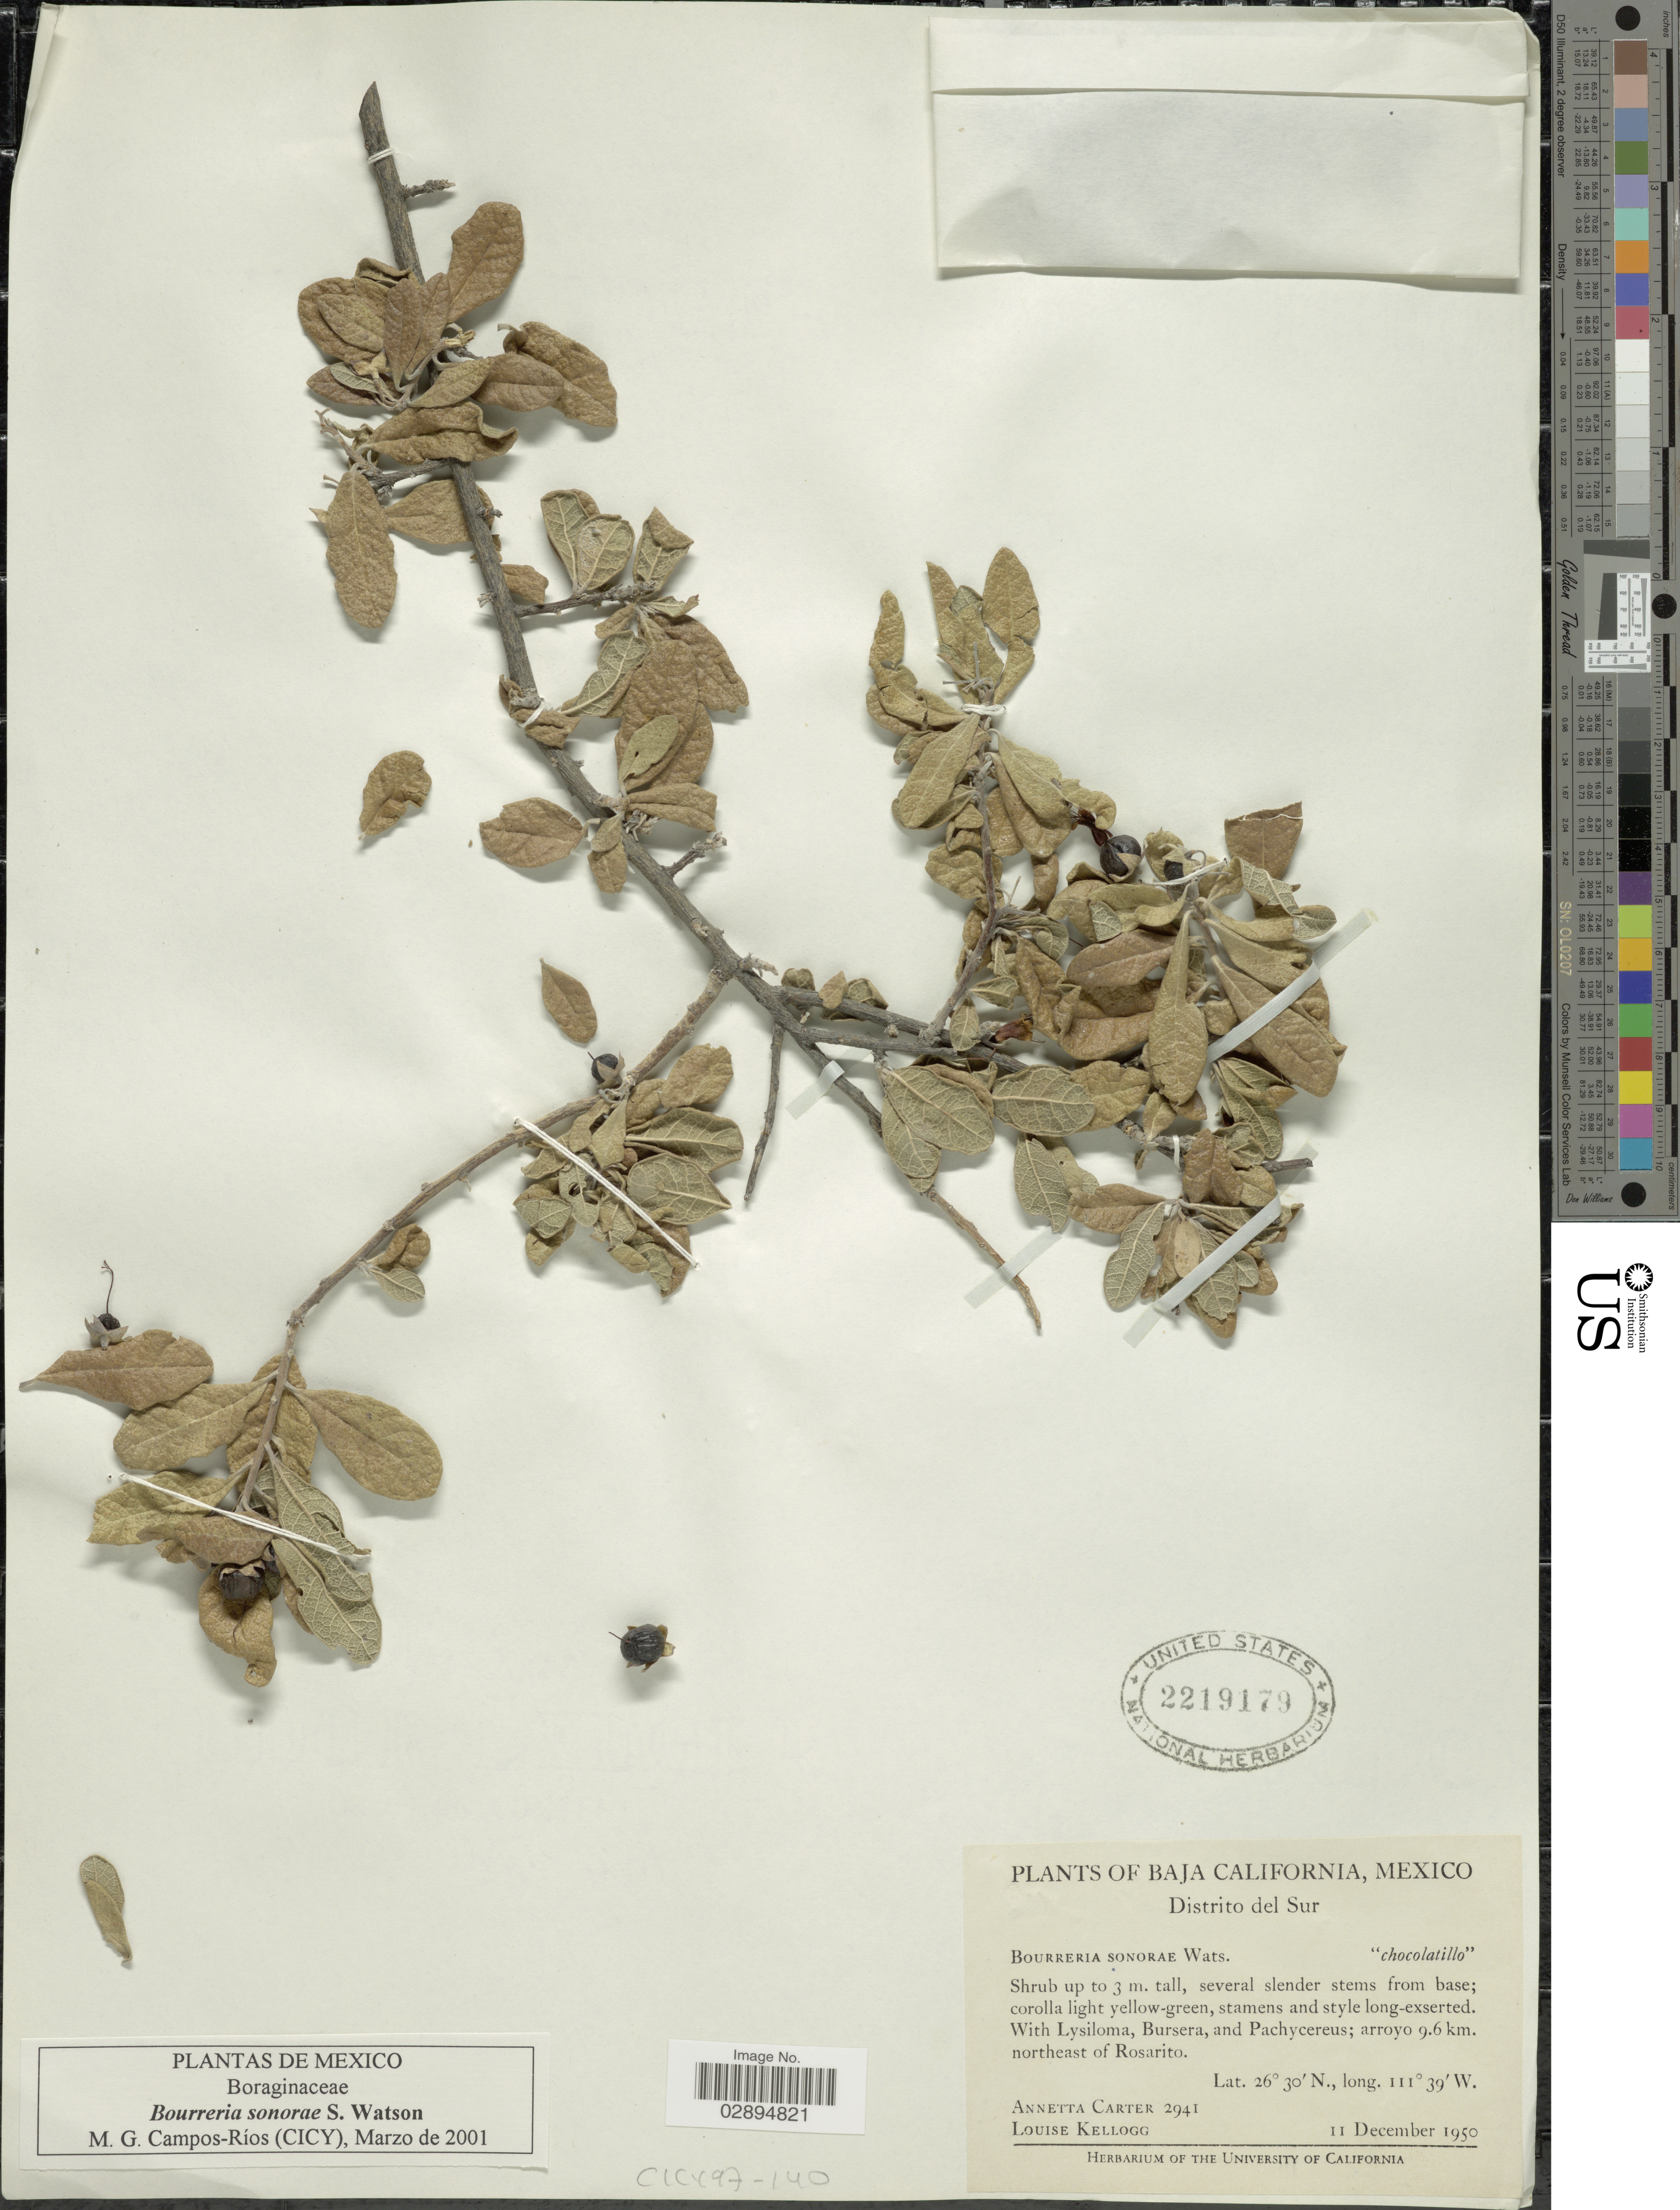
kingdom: Plantae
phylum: Tracheophyta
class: Magnoliopsida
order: Boraginales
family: Ehretiaceae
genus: Bourreria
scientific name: Bourreria sonorae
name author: S. Watson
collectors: A. Carter & L. Kellogg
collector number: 2941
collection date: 1950-12-11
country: Mexico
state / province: Baja California Sur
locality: Baja California. Distrito del Sur. Arroyo 9.6 km. northeast of Rosarito.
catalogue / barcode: US 2219179